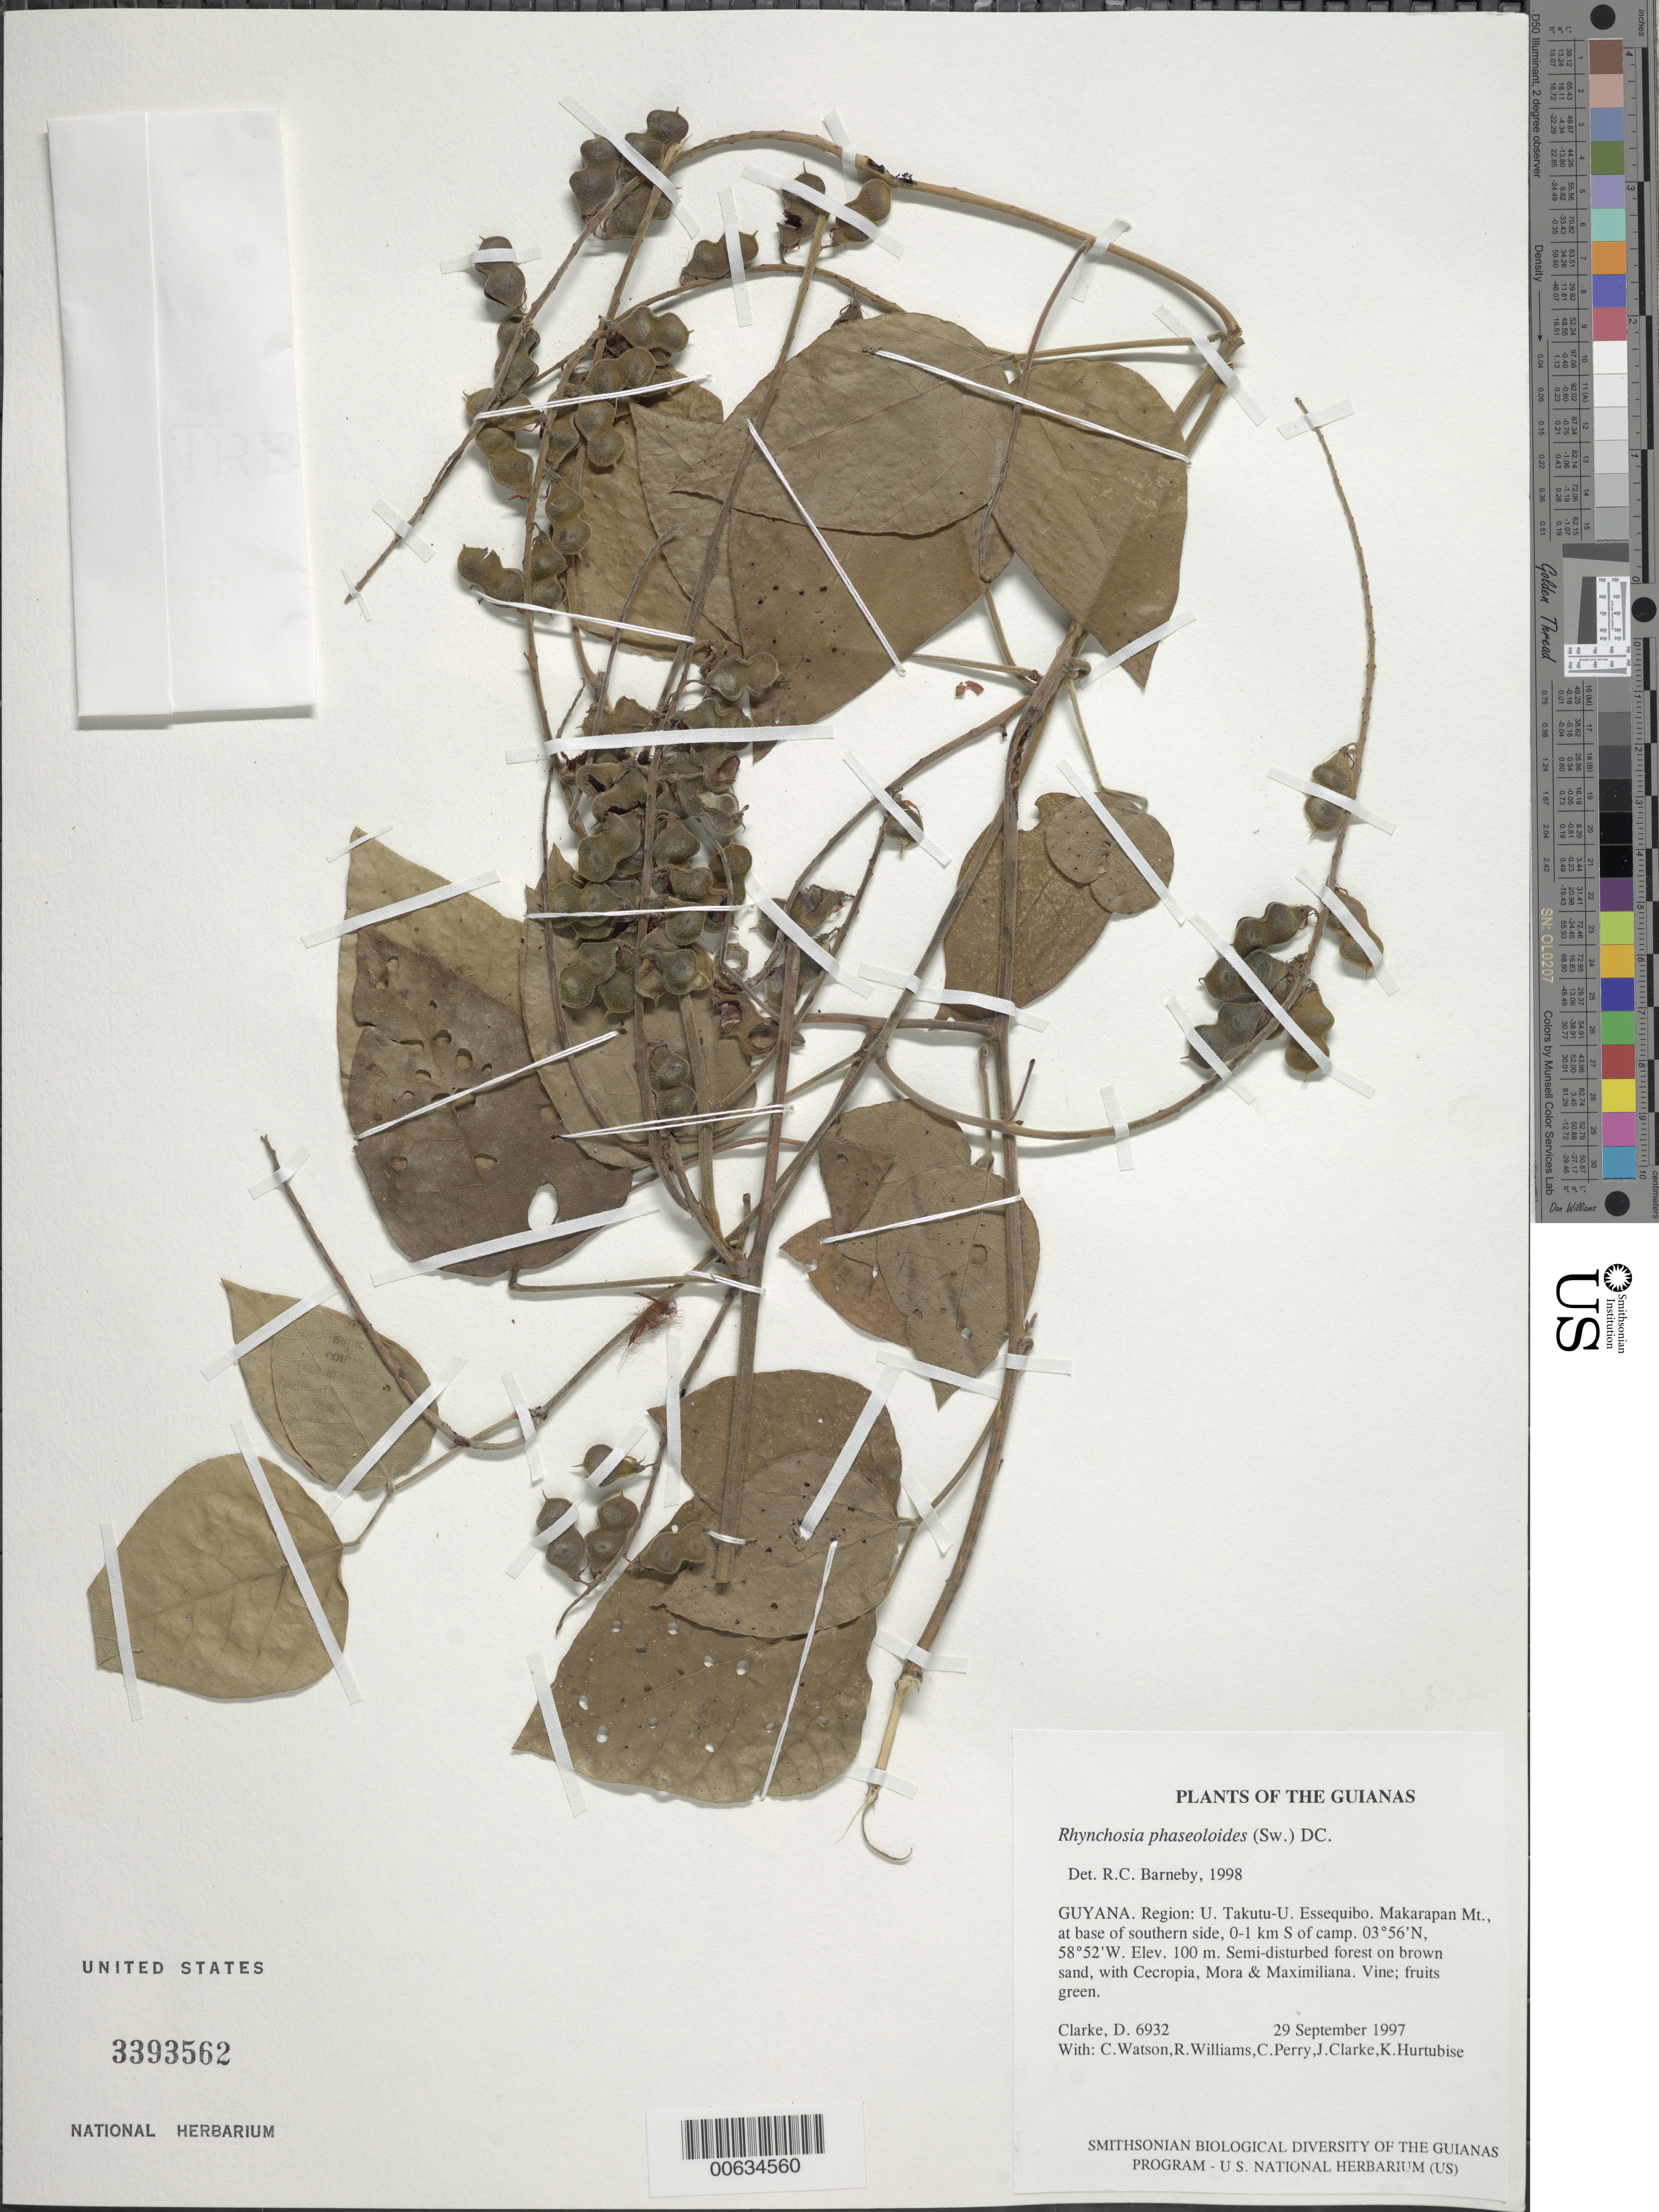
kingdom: Plantae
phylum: Tracheophyta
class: Magnoliopsida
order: Fabales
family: Fabaceae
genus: Rhynchosia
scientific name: Rhynchosia phaseoloides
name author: (Sw.) DC.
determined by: Barneby, Rupert C., (NY)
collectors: H. D. Clarke, C. Watson, R. Williams, C. Perry, J. Clarke & K. Hurtubise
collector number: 6932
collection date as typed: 29 September 1997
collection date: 1997-09-29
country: Guyana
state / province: U. Takutu-U. Essequibo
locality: Makarapan Mt., at base of southern side, 0-1 km S of camp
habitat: Semi-disturbed forest on brown sand, with Cecropia, Mora & Maximiliana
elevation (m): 100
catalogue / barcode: US 3393562